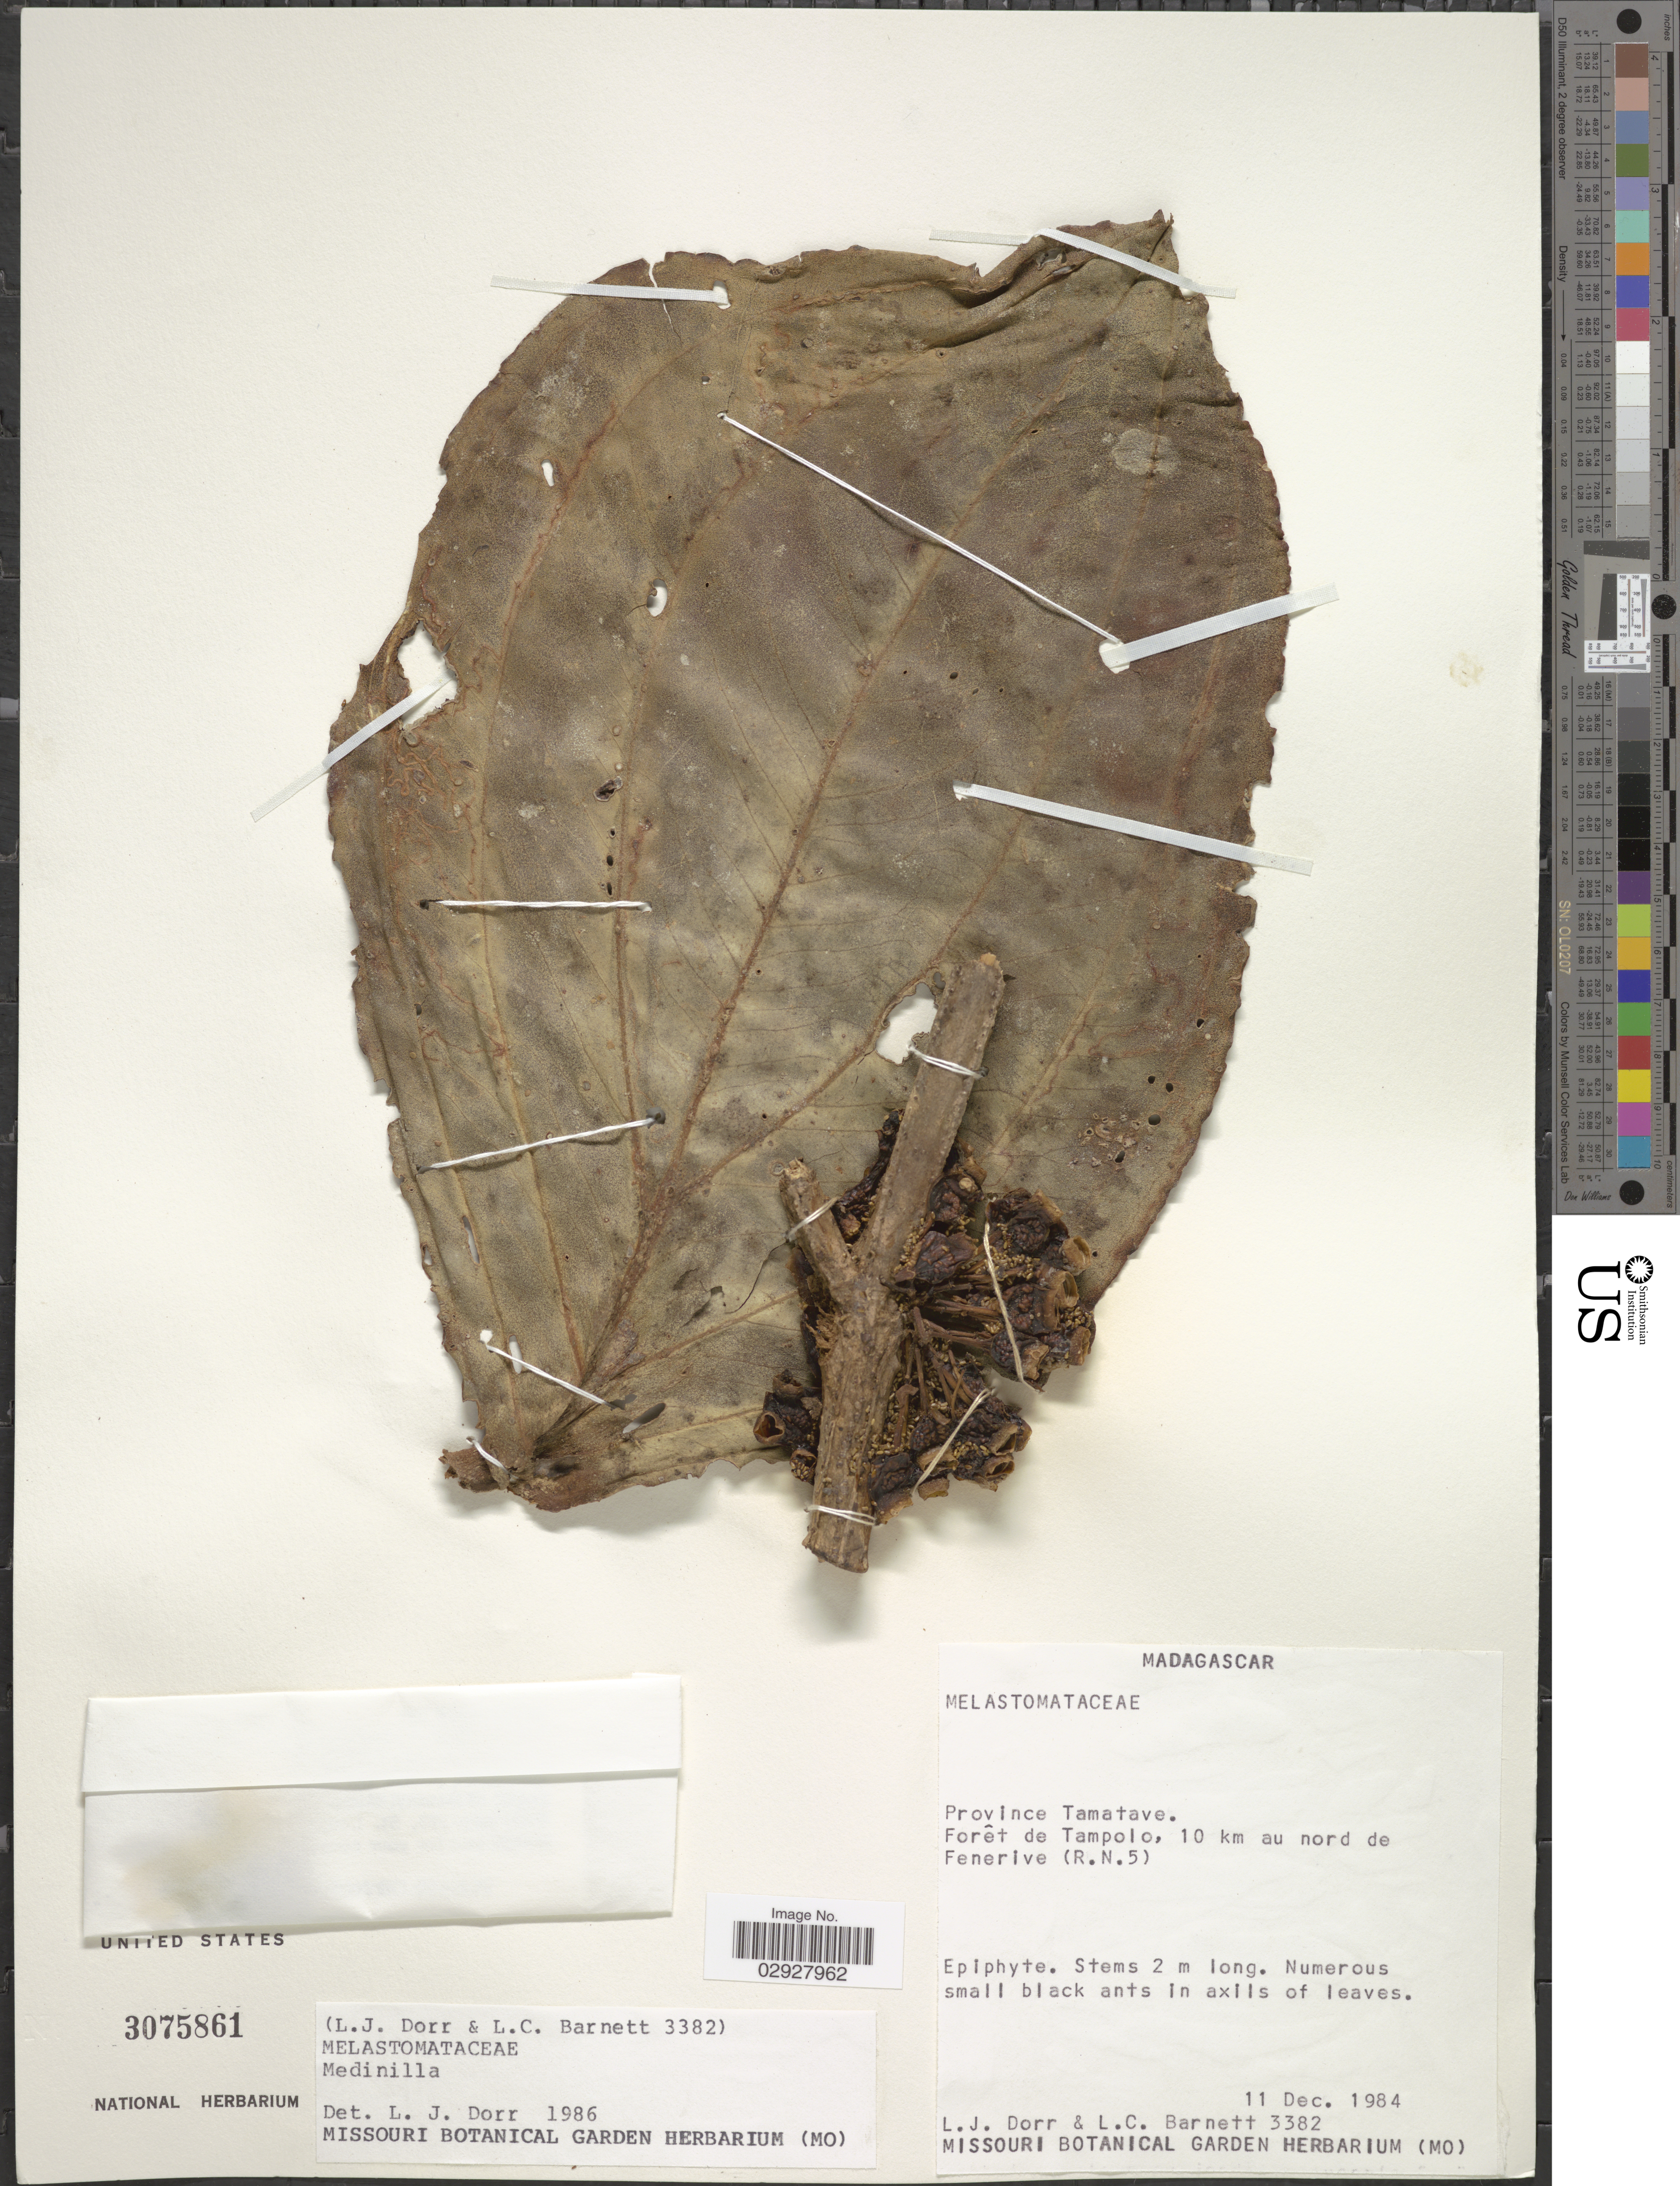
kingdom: Plantae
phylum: Tracheophyta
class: Magnoliopsida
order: Myrtales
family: Melastomataceae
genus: Medinilla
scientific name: Medinilla sp.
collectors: L. J. Dorr & L. C. Barnett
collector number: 3382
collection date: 1984-12-11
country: Madagascar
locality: Province Tamatave, Forêt de Tampolo, 10 km au nord de Fenerive (R.N. 5).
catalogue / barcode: US 3075861